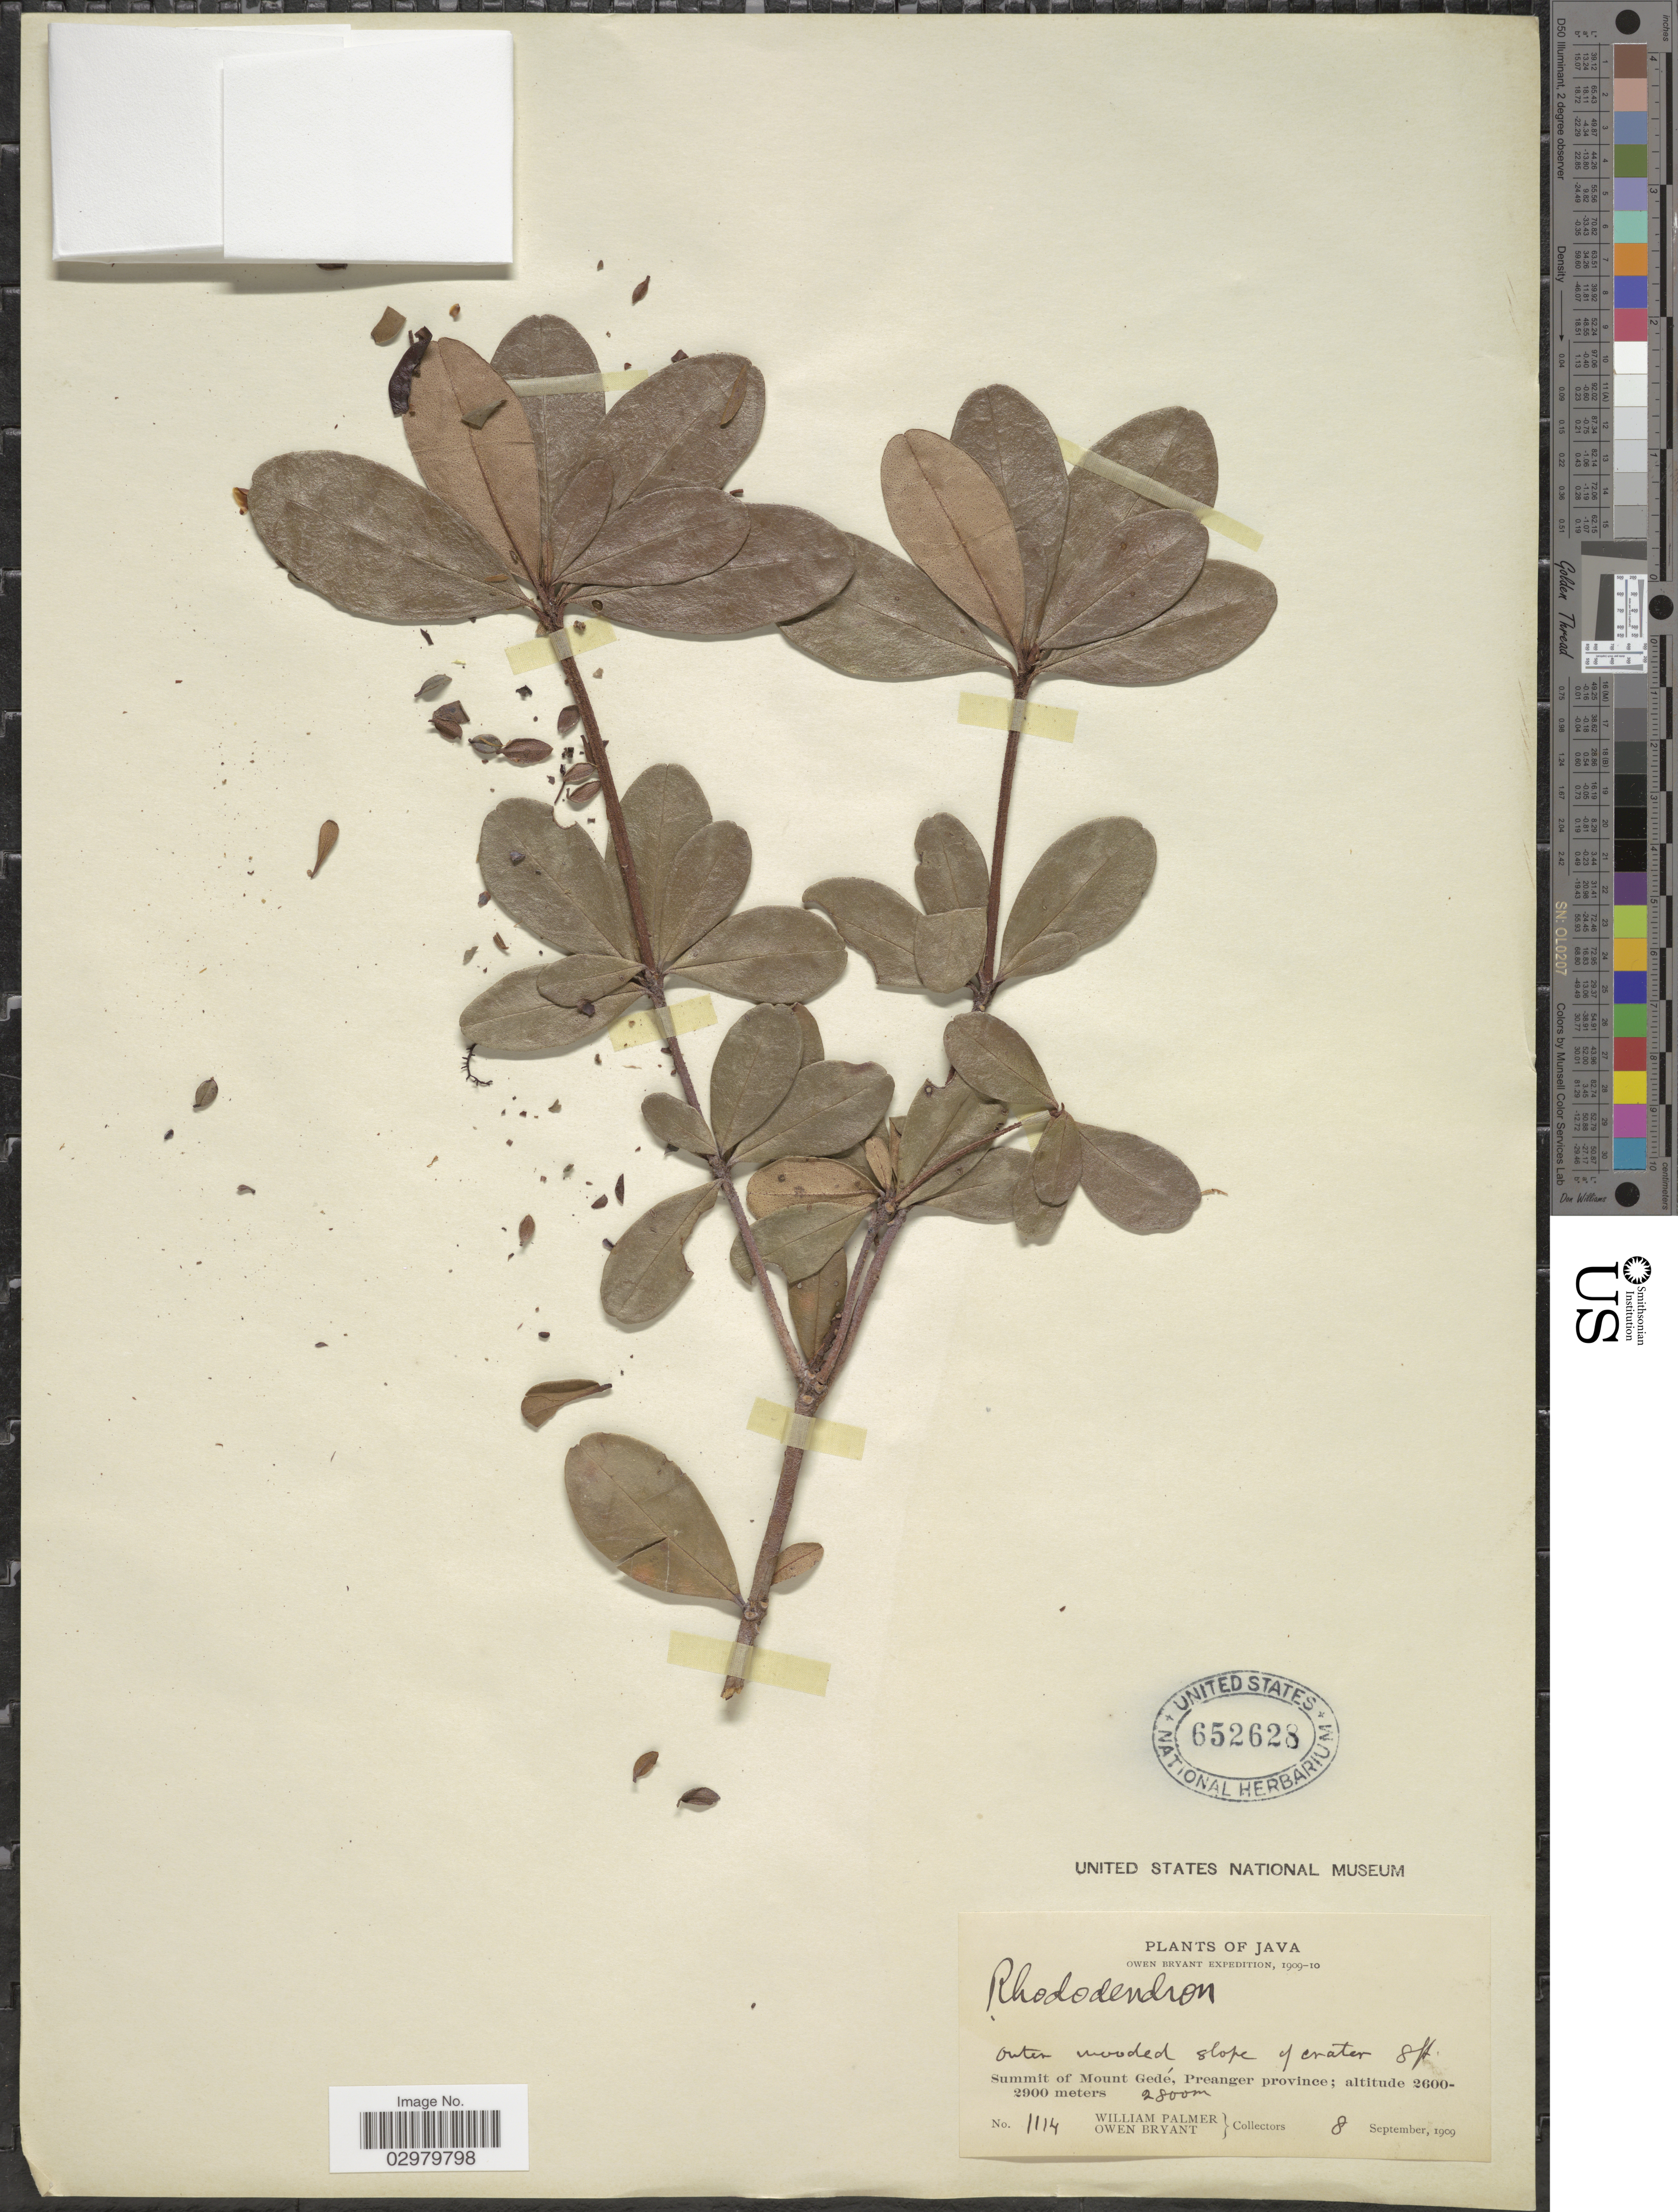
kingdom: Plantae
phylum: Tracheophyta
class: Magnoliopsida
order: Ericales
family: Ericaceae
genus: Rhododendron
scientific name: Rhododendron sp.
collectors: W. Palmer & O. Bryant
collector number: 1114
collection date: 1909-09-08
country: Indonesia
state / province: Java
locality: Summit of Mount Gedé, Preanger province.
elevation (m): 2600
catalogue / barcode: US 652628